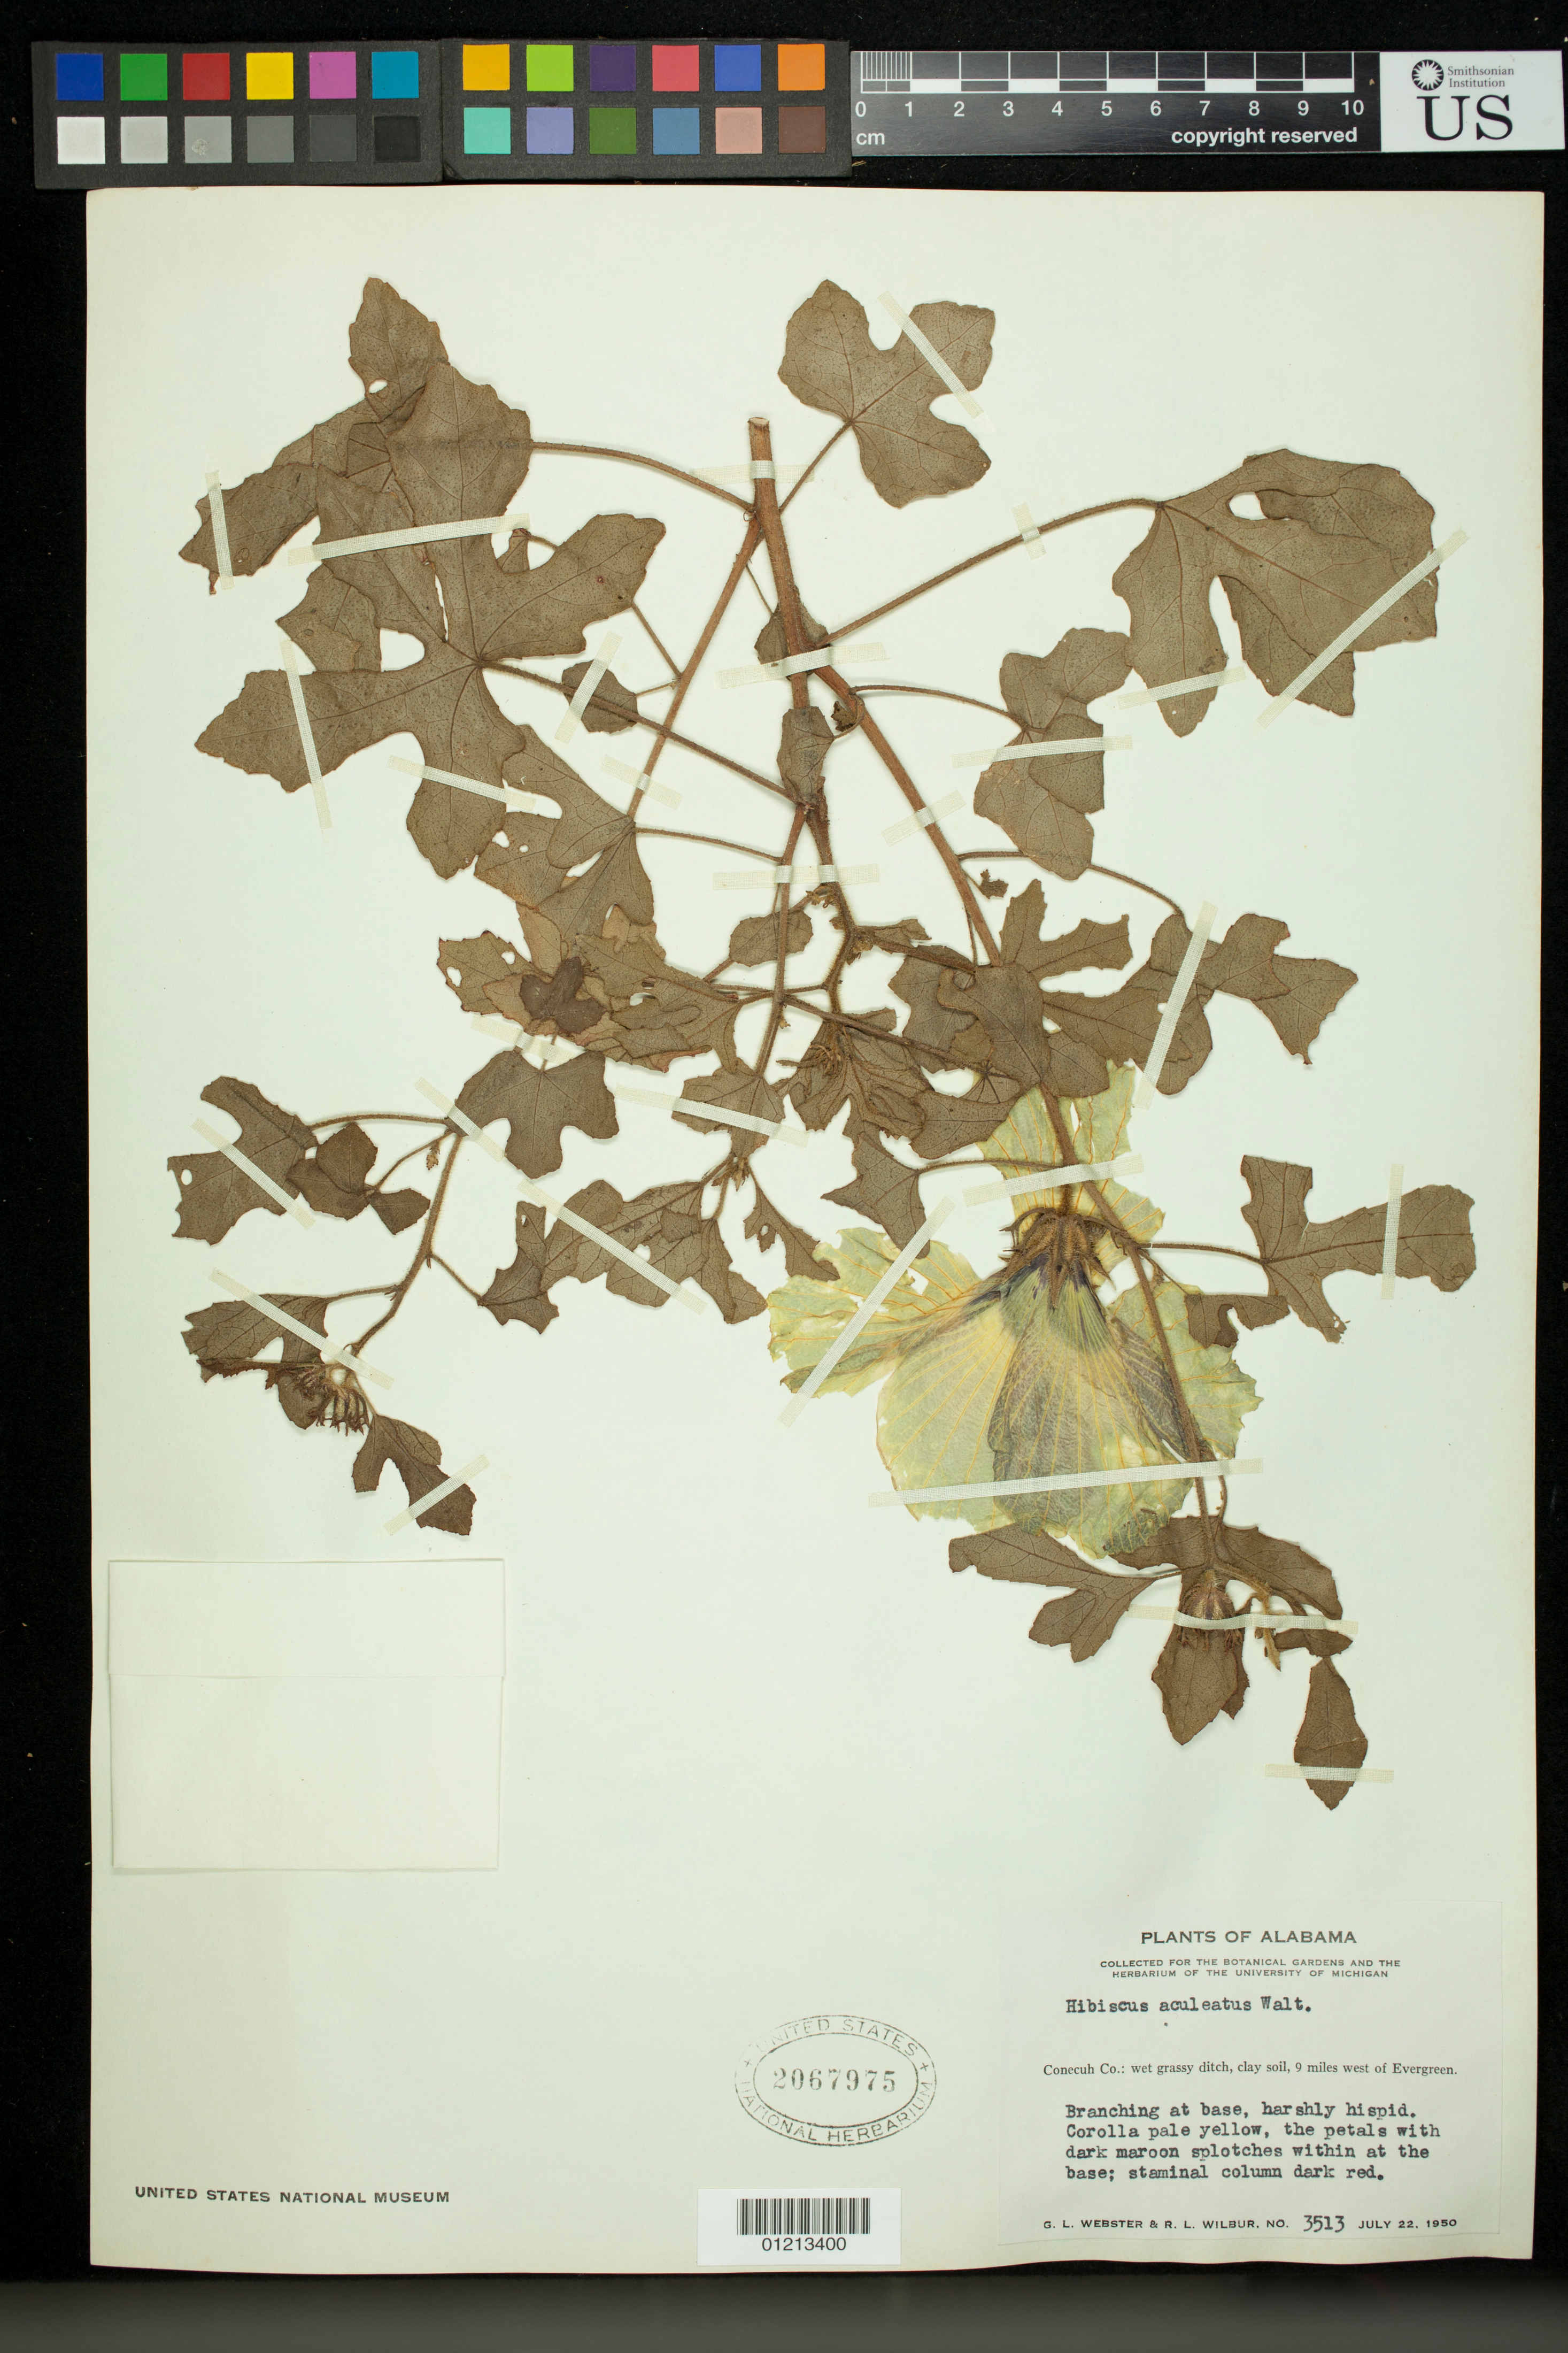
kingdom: Plantae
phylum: Tracheophyta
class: Magnoliopsida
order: Malvales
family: Malvaceae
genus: Sabdariffa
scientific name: Sabdariffa aculeata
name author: (Walter) M.M. Hanes & R.L. Barrett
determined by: Dorr, Laurence J., Curator (BOT), Smithsonian Institution - National Museum of Natural History (UNITED STATES)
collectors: G. L. Webster & R. L. Wilbur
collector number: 3513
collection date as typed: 22 Jul 1950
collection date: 1950-07-22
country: United States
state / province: Alabama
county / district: Conecuh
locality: Conecuh Co.: wet grassy ditch, clay soil, 9 miles west of Evergreen.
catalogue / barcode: US 2067975